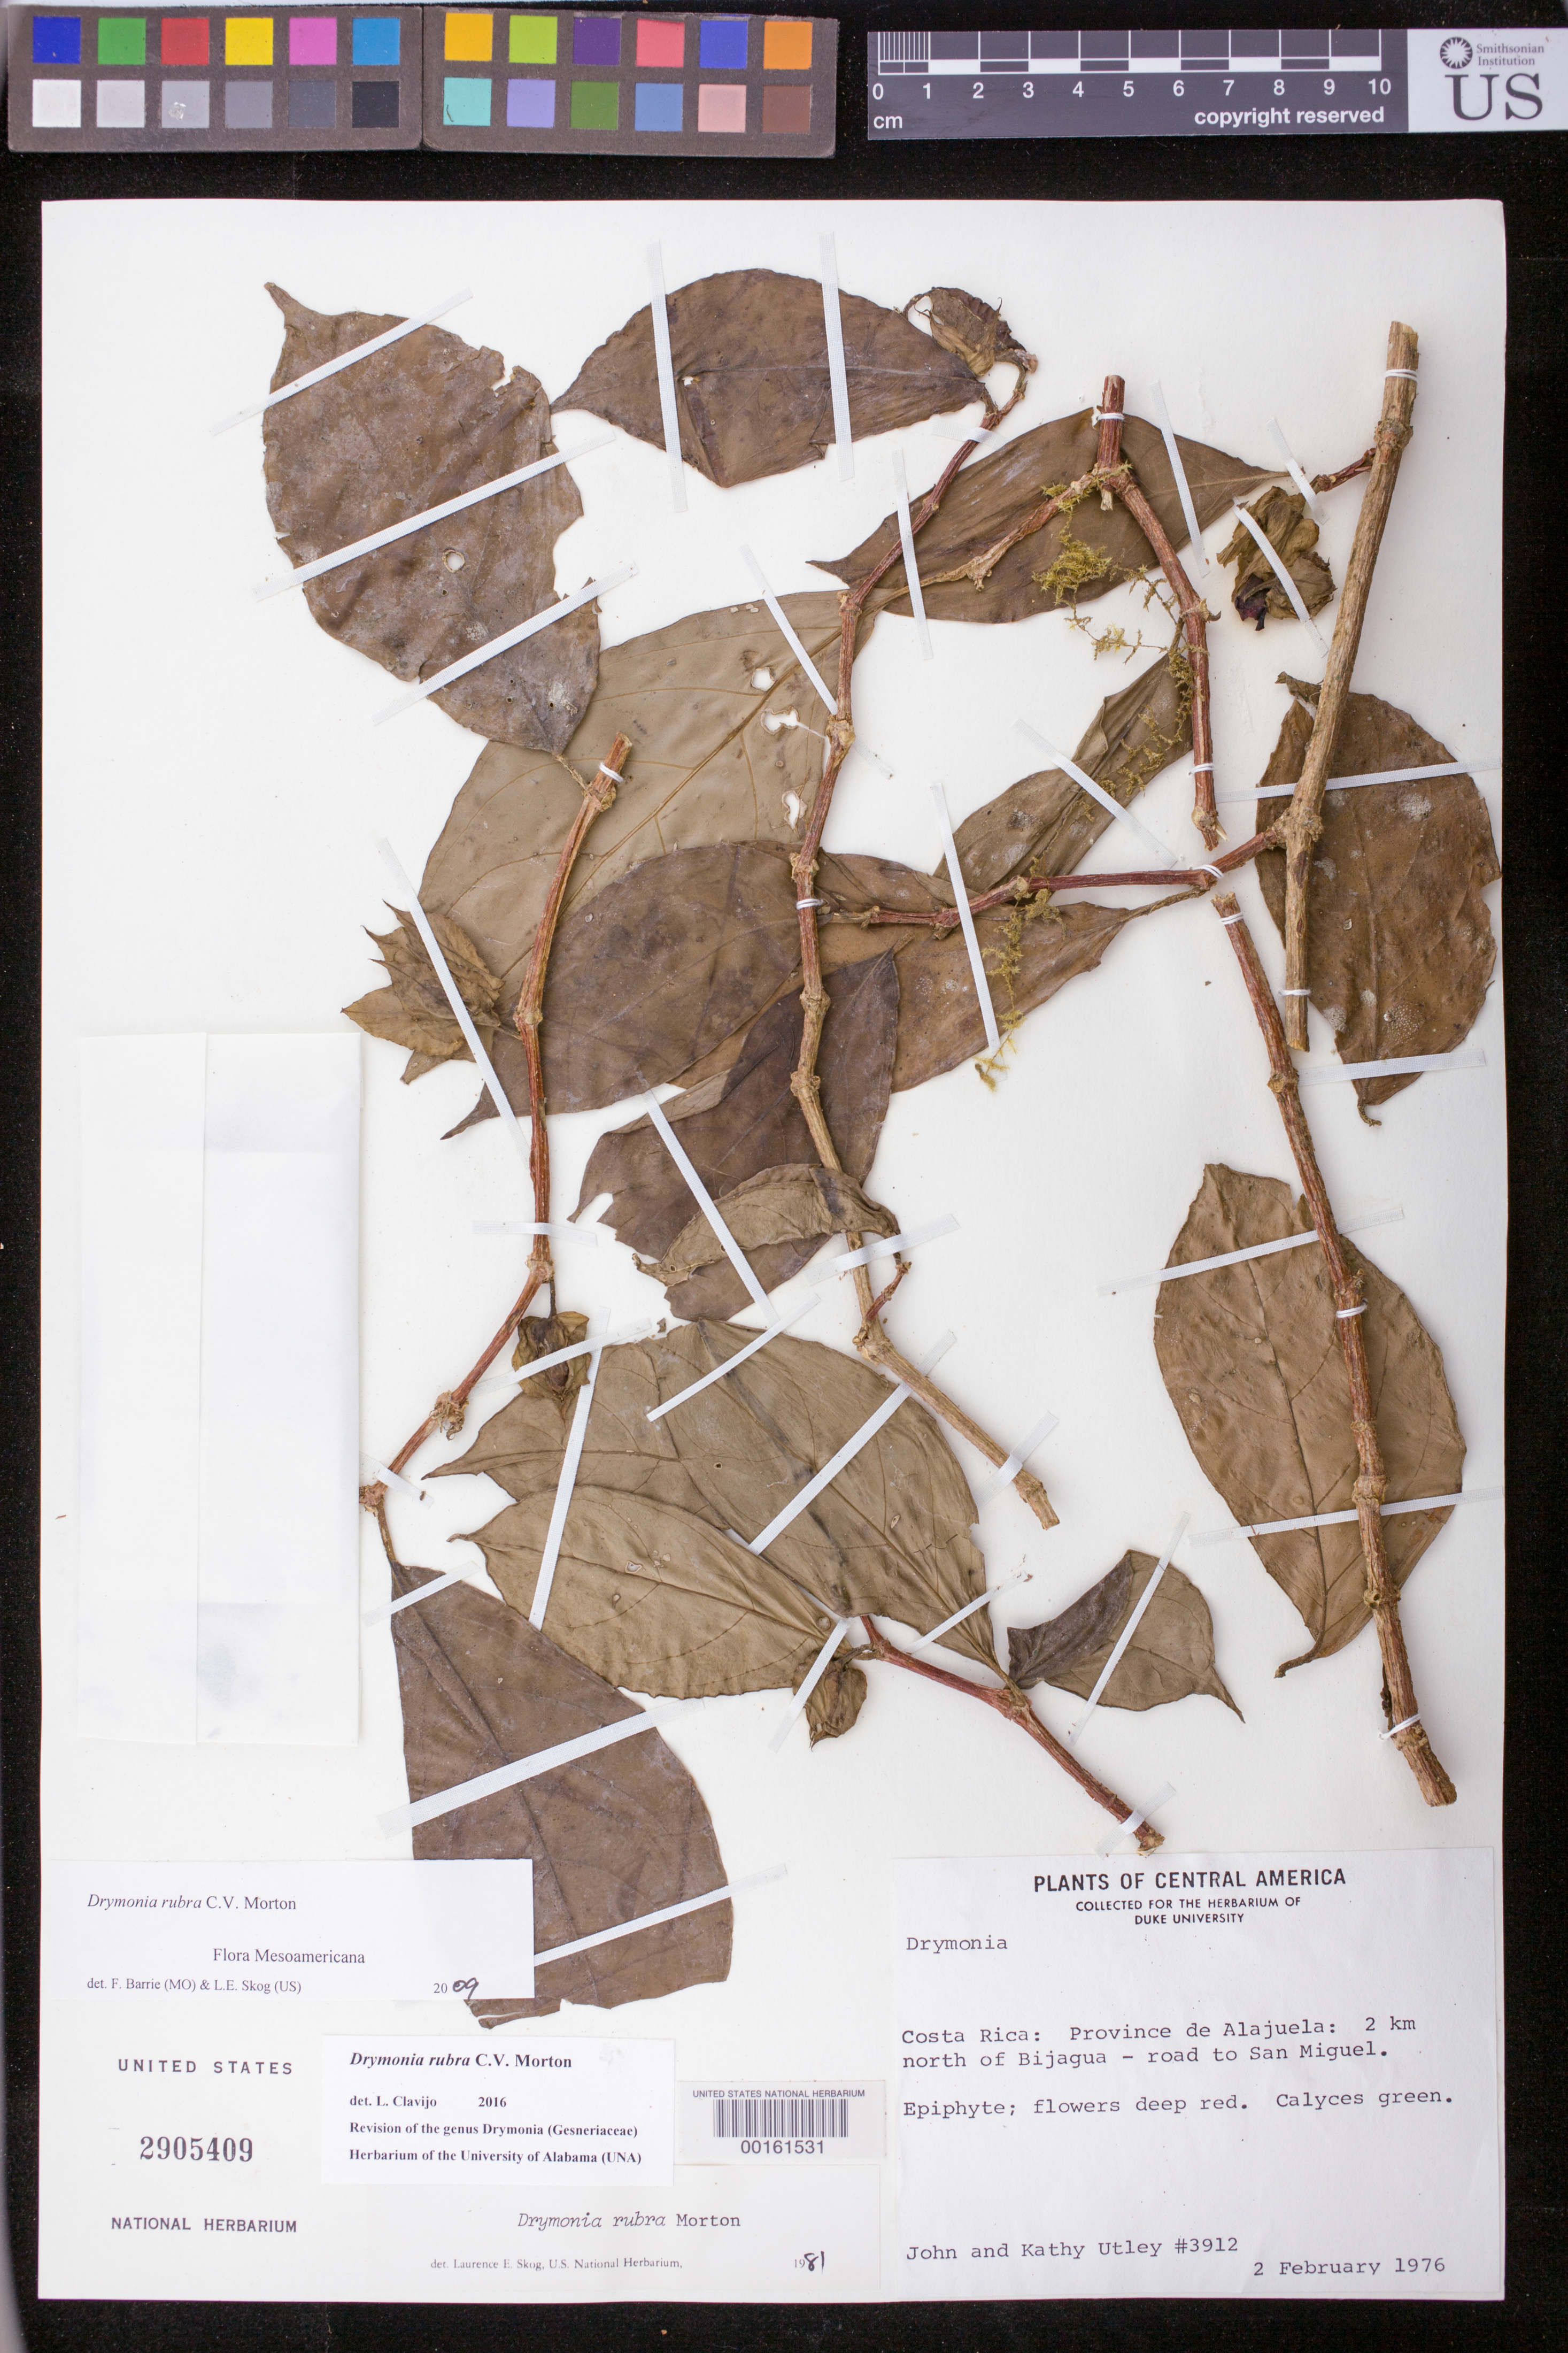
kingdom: Plantae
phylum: Tracheophyta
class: Magnoliopsida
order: Lamiales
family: Gesneriaceae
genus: Drymonia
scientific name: Drymonia rubra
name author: C.V. Morton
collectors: J. F. Utley & K. M. Burt-Utley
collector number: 3912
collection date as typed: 02 Feb 1976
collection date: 1976-02-02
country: Costa Rica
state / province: Alajuela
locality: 2 km N of Bijagua - road to San Miguel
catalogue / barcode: US 2905409